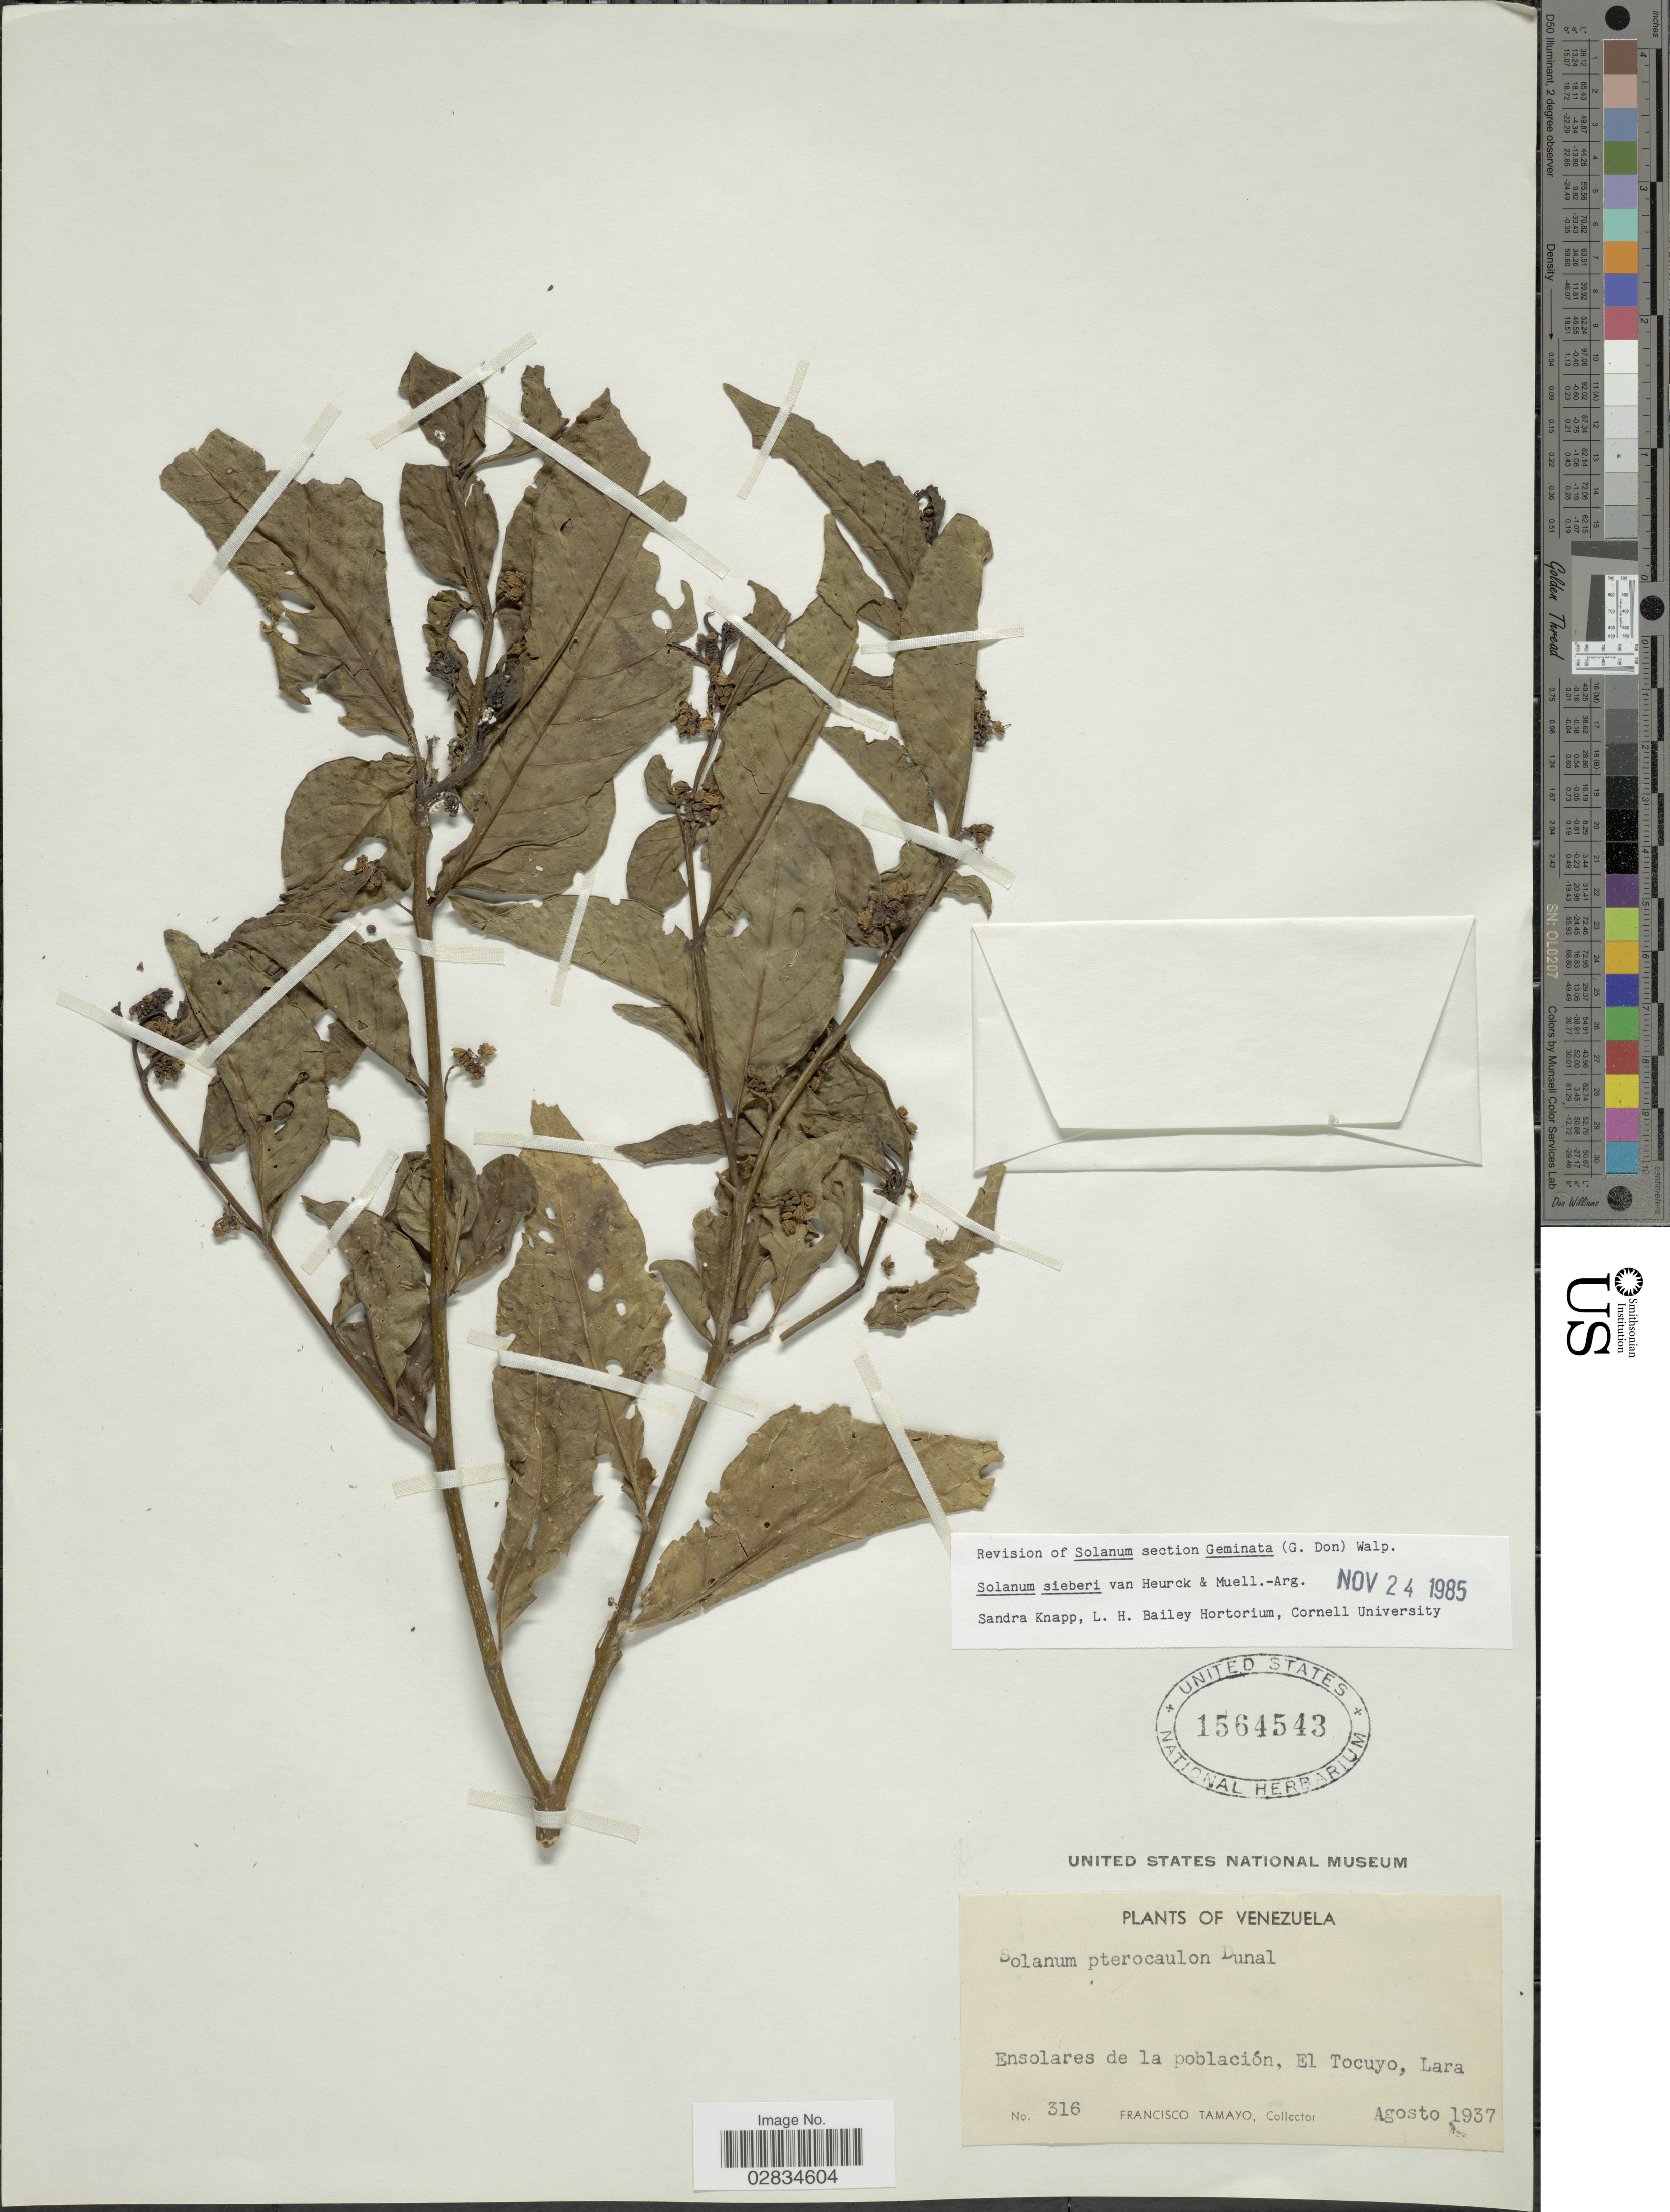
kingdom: Plantae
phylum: Tracheophyta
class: Magnoliopsida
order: Solanales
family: Solanaceae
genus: Solanum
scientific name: Solanum sieberi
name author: Van Heurck & Müll. Arg.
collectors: F. Tamayo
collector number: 316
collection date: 1937-08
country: Venezuela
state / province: Lara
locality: Ensolares de la población, El Tocuyo, Lara.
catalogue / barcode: US 1564543